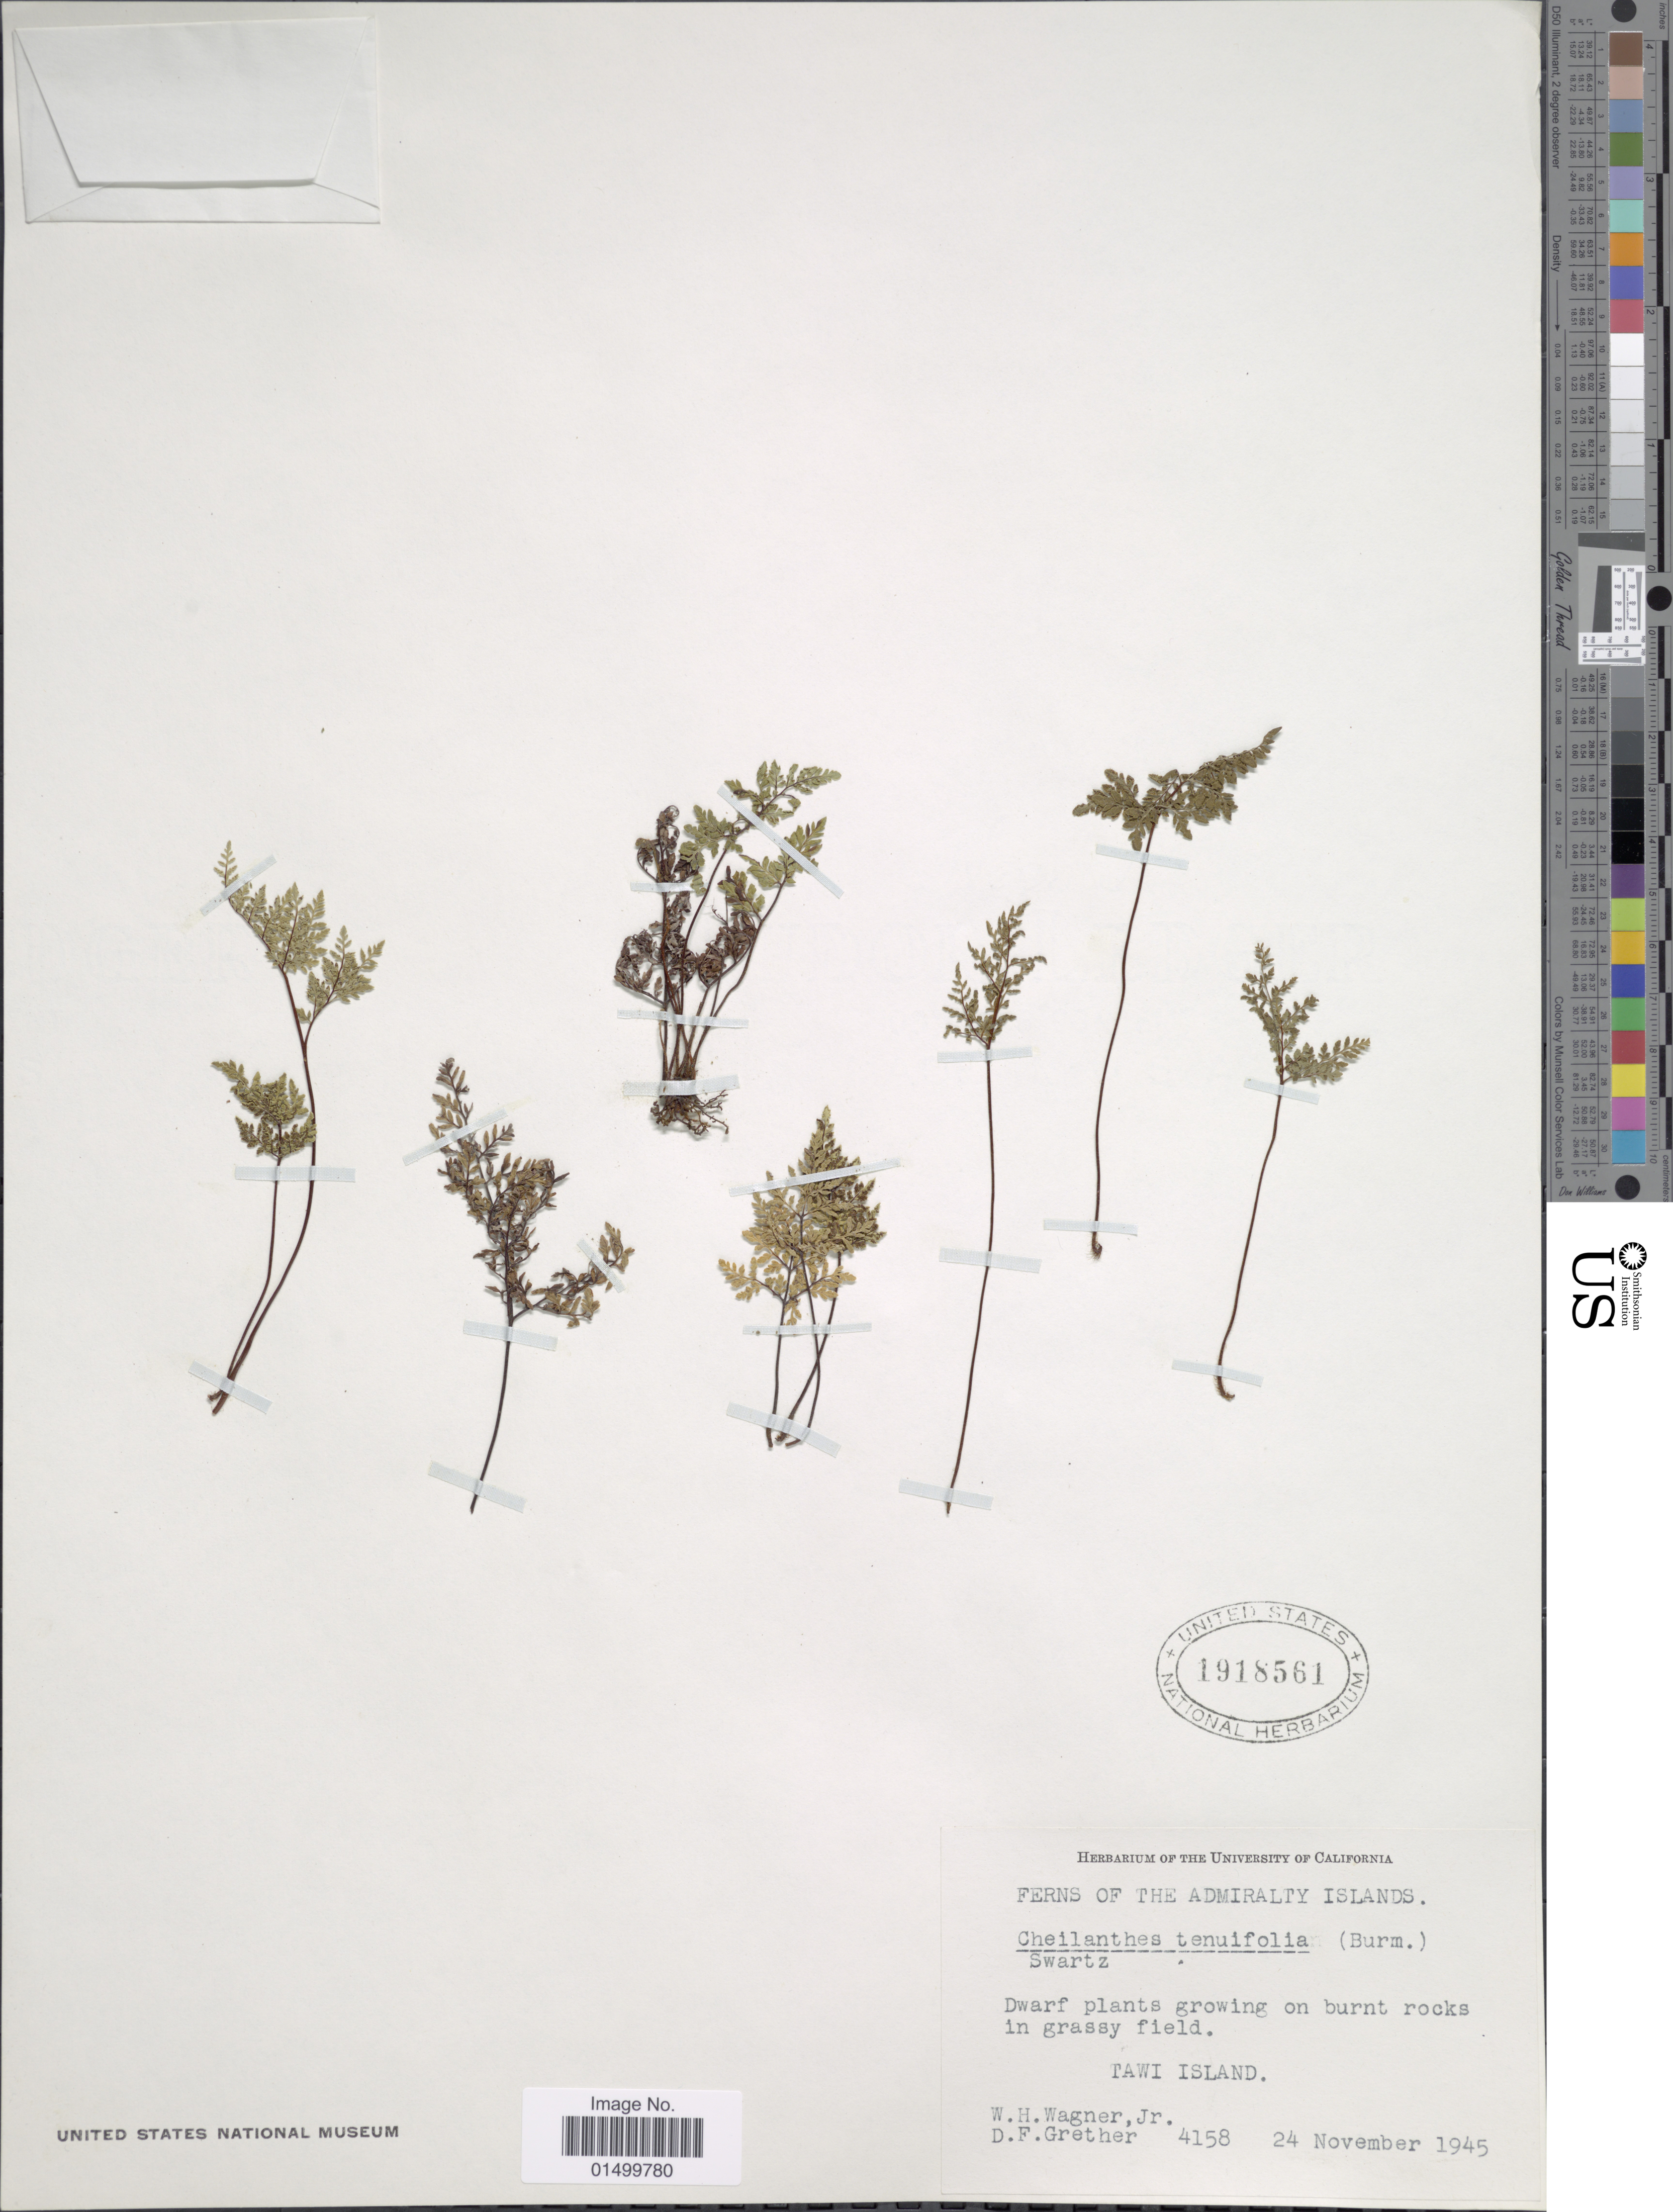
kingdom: Plantae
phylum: Tracheophyta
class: Polypodiopsida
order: Polypodiales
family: Pteridaceae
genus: Cheilanthes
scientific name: Cheilanthes tenuifolia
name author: (Burm. f.) Sw.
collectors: W. H. Wagner & D. F. Grether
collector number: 4158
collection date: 1945-11-24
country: Philippines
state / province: Muslim Mindanao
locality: Tawi Island, The Admiralty Islands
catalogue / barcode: US 1918561